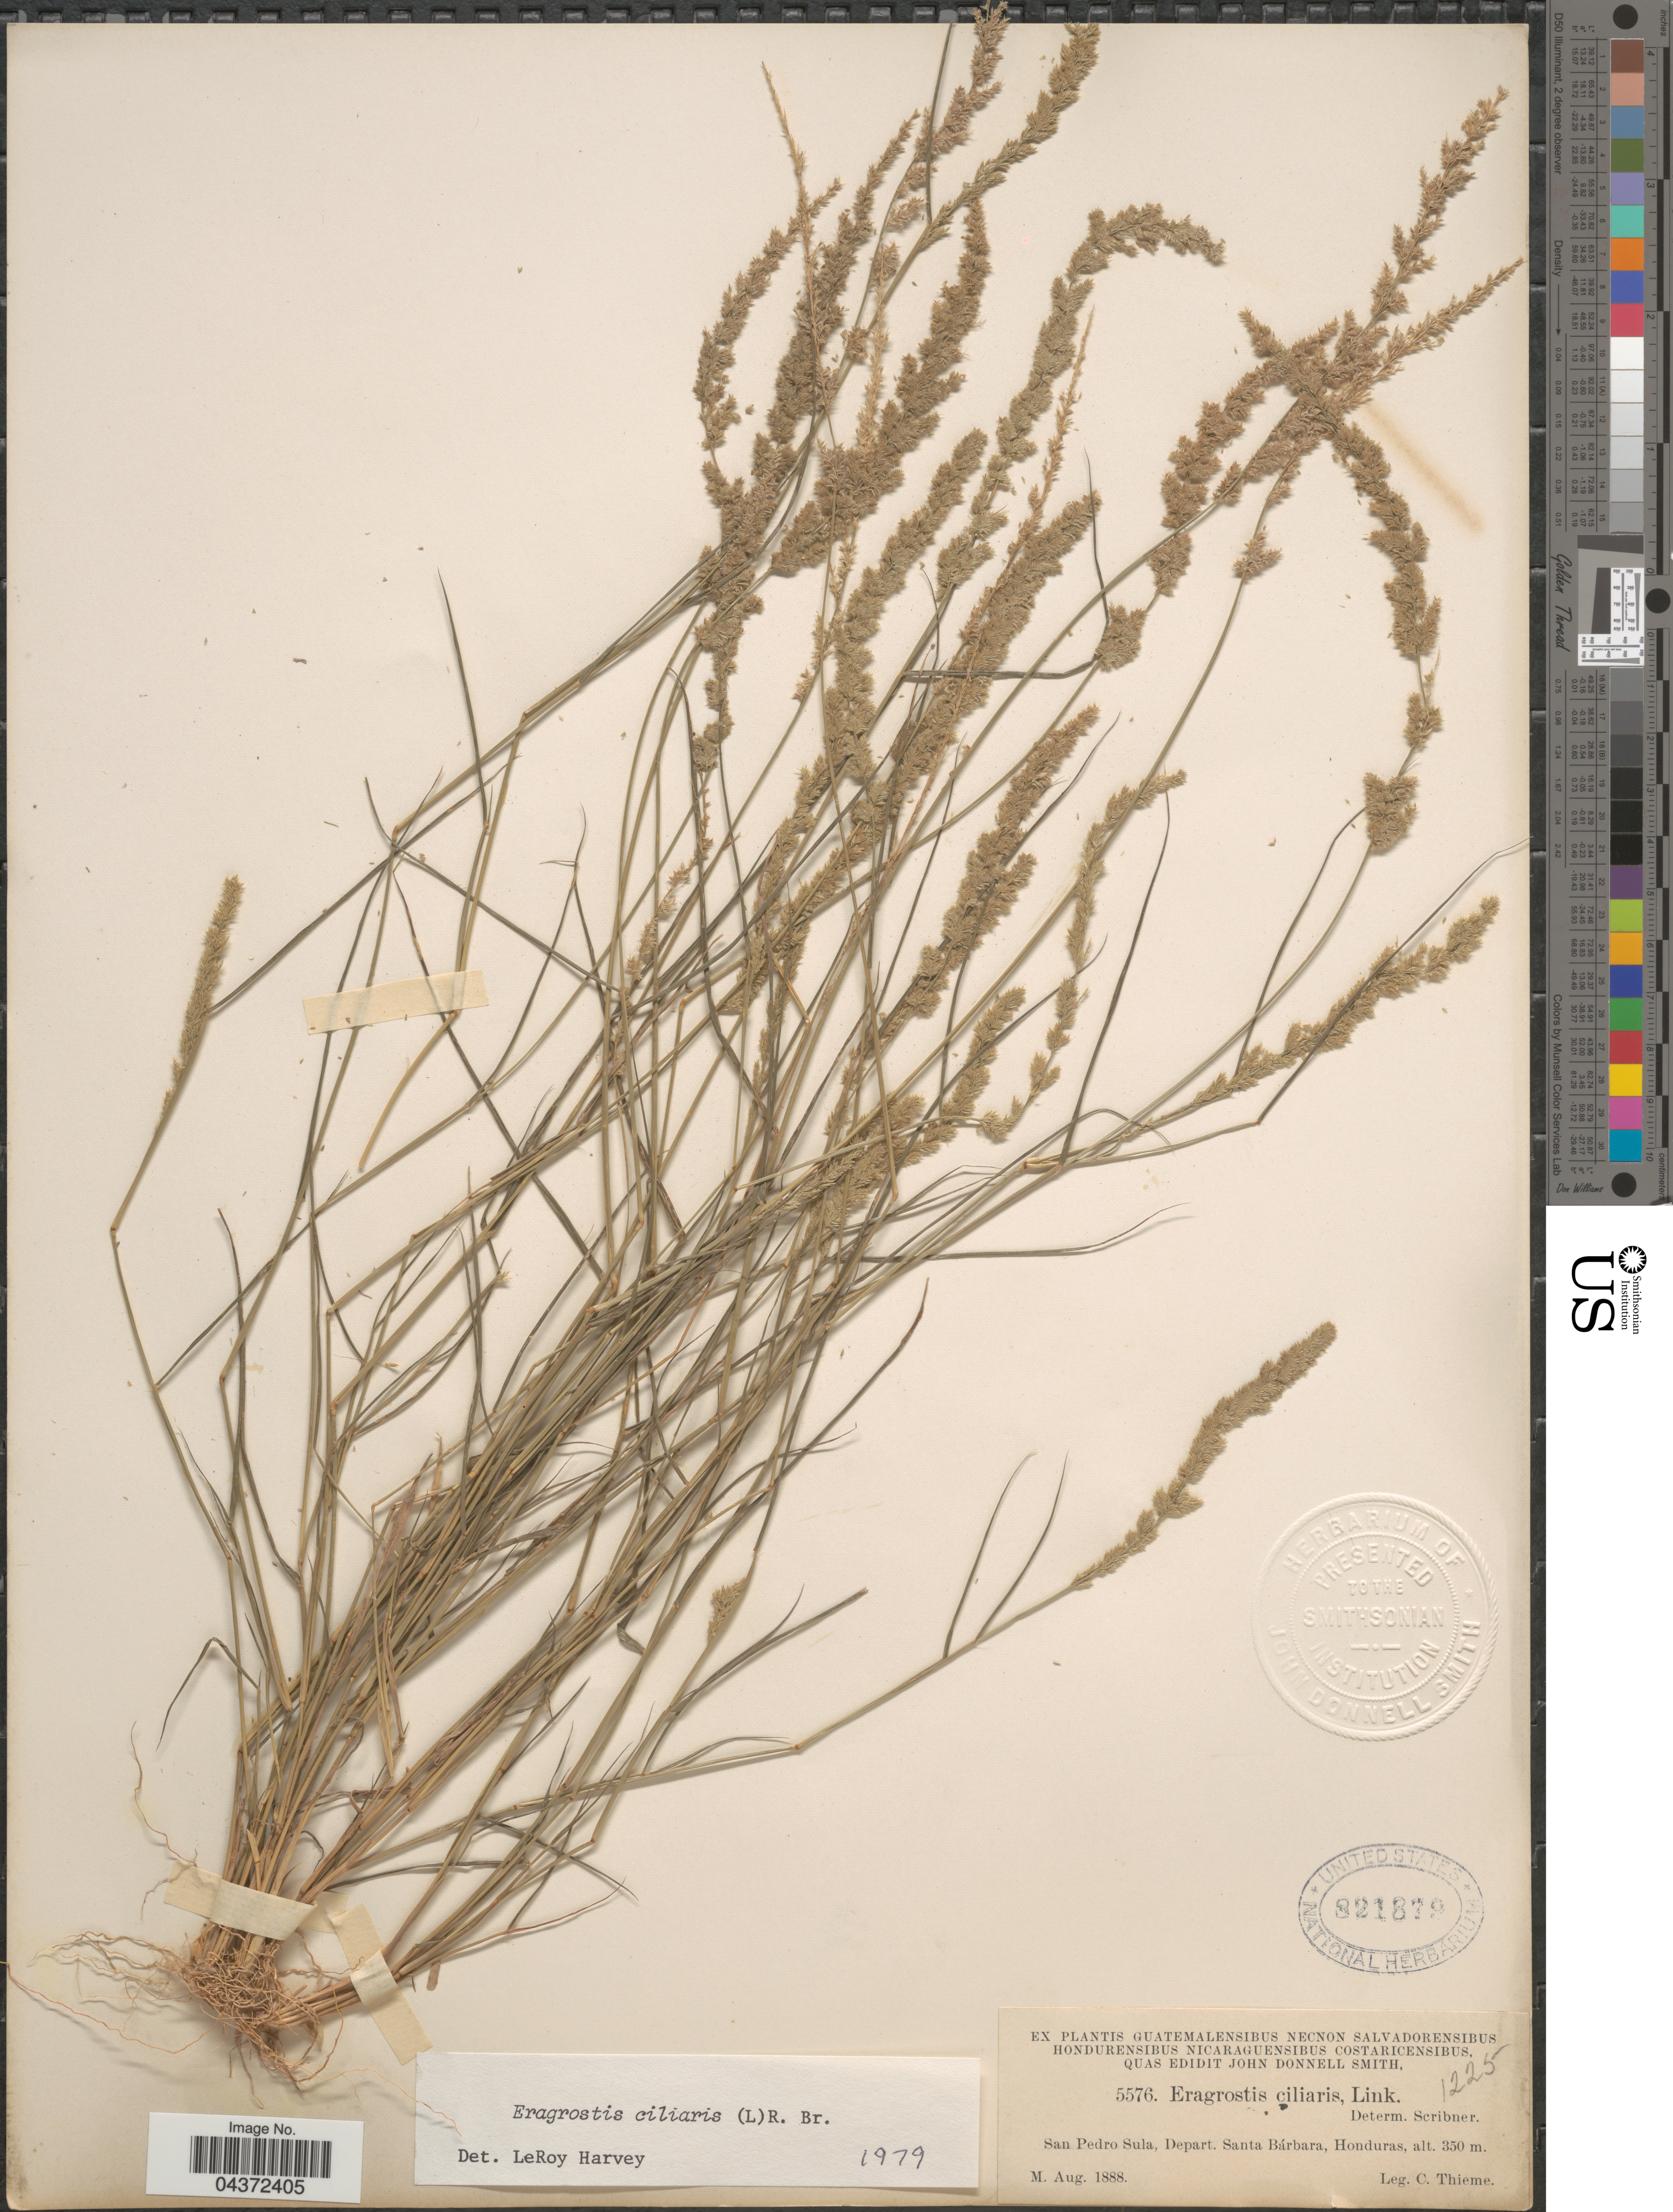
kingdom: Plantae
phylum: Tracheophyta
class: Liliopsida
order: Poales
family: Poaceae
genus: Eragrostis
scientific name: Eragrostis ciliaris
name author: (L.) R. Br.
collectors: C. Thieme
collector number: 5576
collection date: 1888-08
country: Honduras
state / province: Santa Barbara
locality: San Pedro Sula, Depart. Santa Bárbara.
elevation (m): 350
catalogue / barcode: US 821879